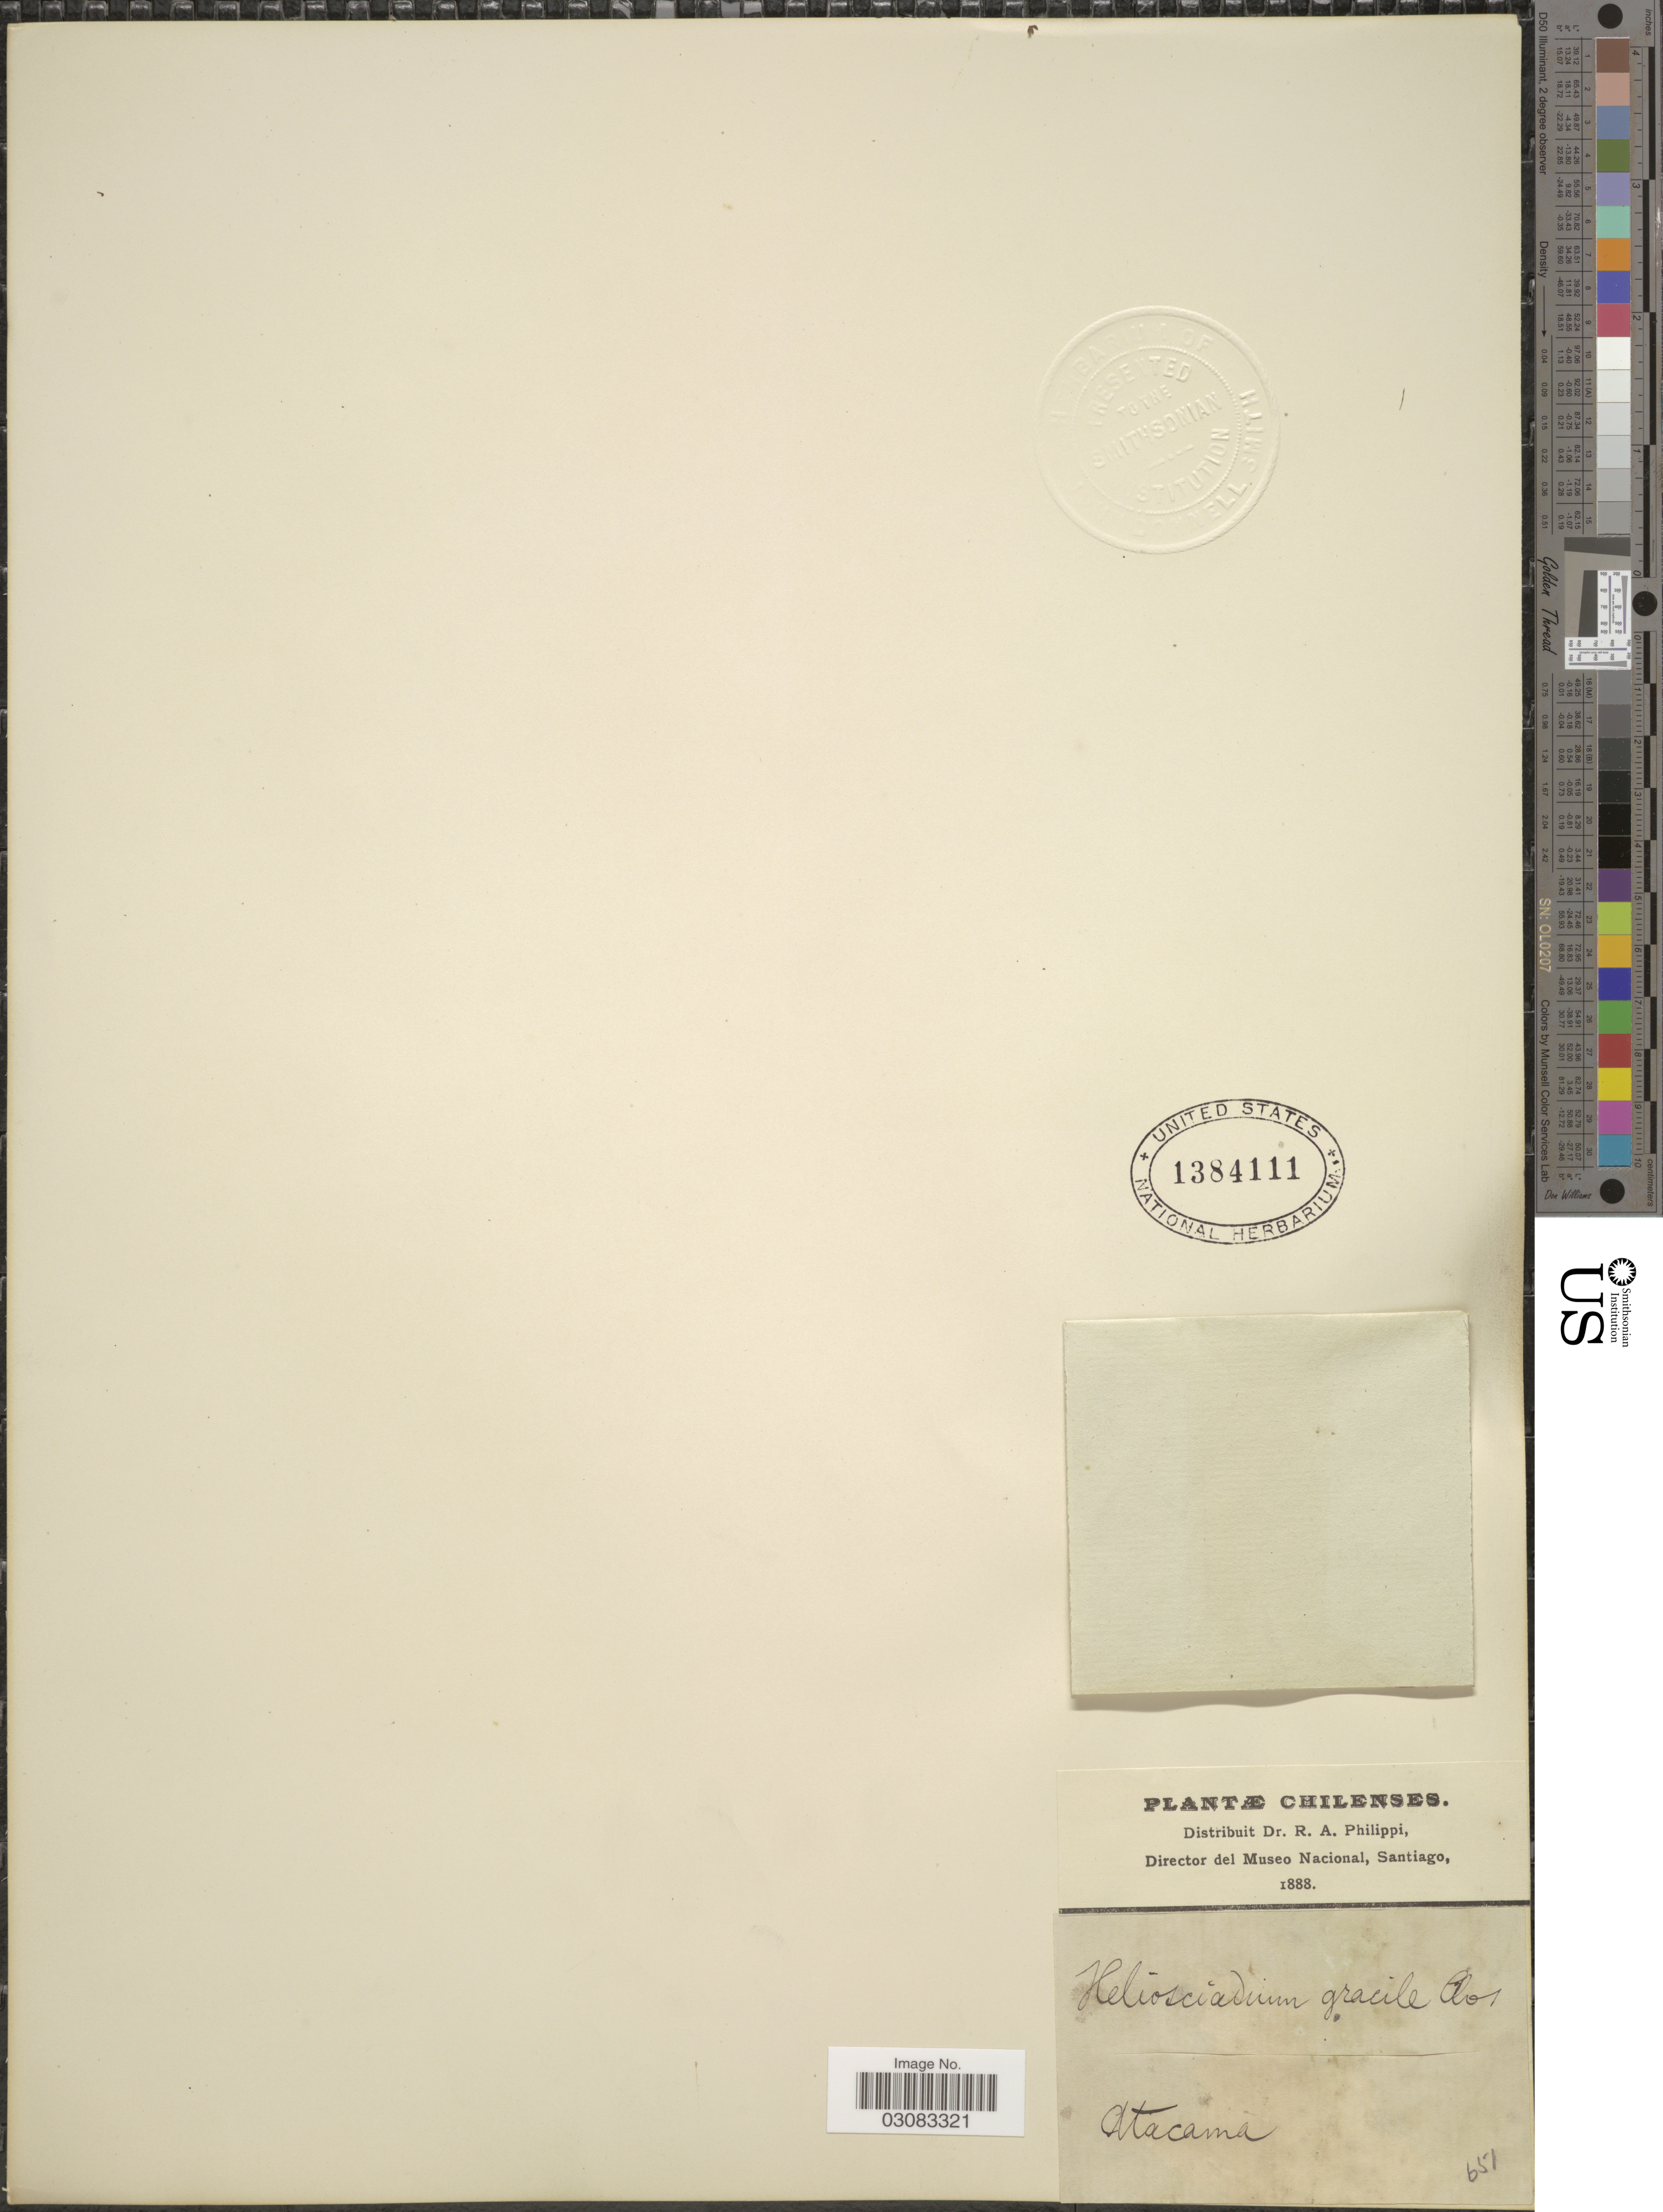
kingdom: Plantae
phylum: Tracheophyta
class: Magnoliopsida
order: Apiales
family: Apiaceae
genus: Cyclospermum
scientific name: Cyclospermum laciniatum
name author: (DC.) Constance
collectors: ex. herb. R.A. Philippi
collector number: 651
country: Chile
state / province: Atacama (III)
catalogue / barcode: US 1384111